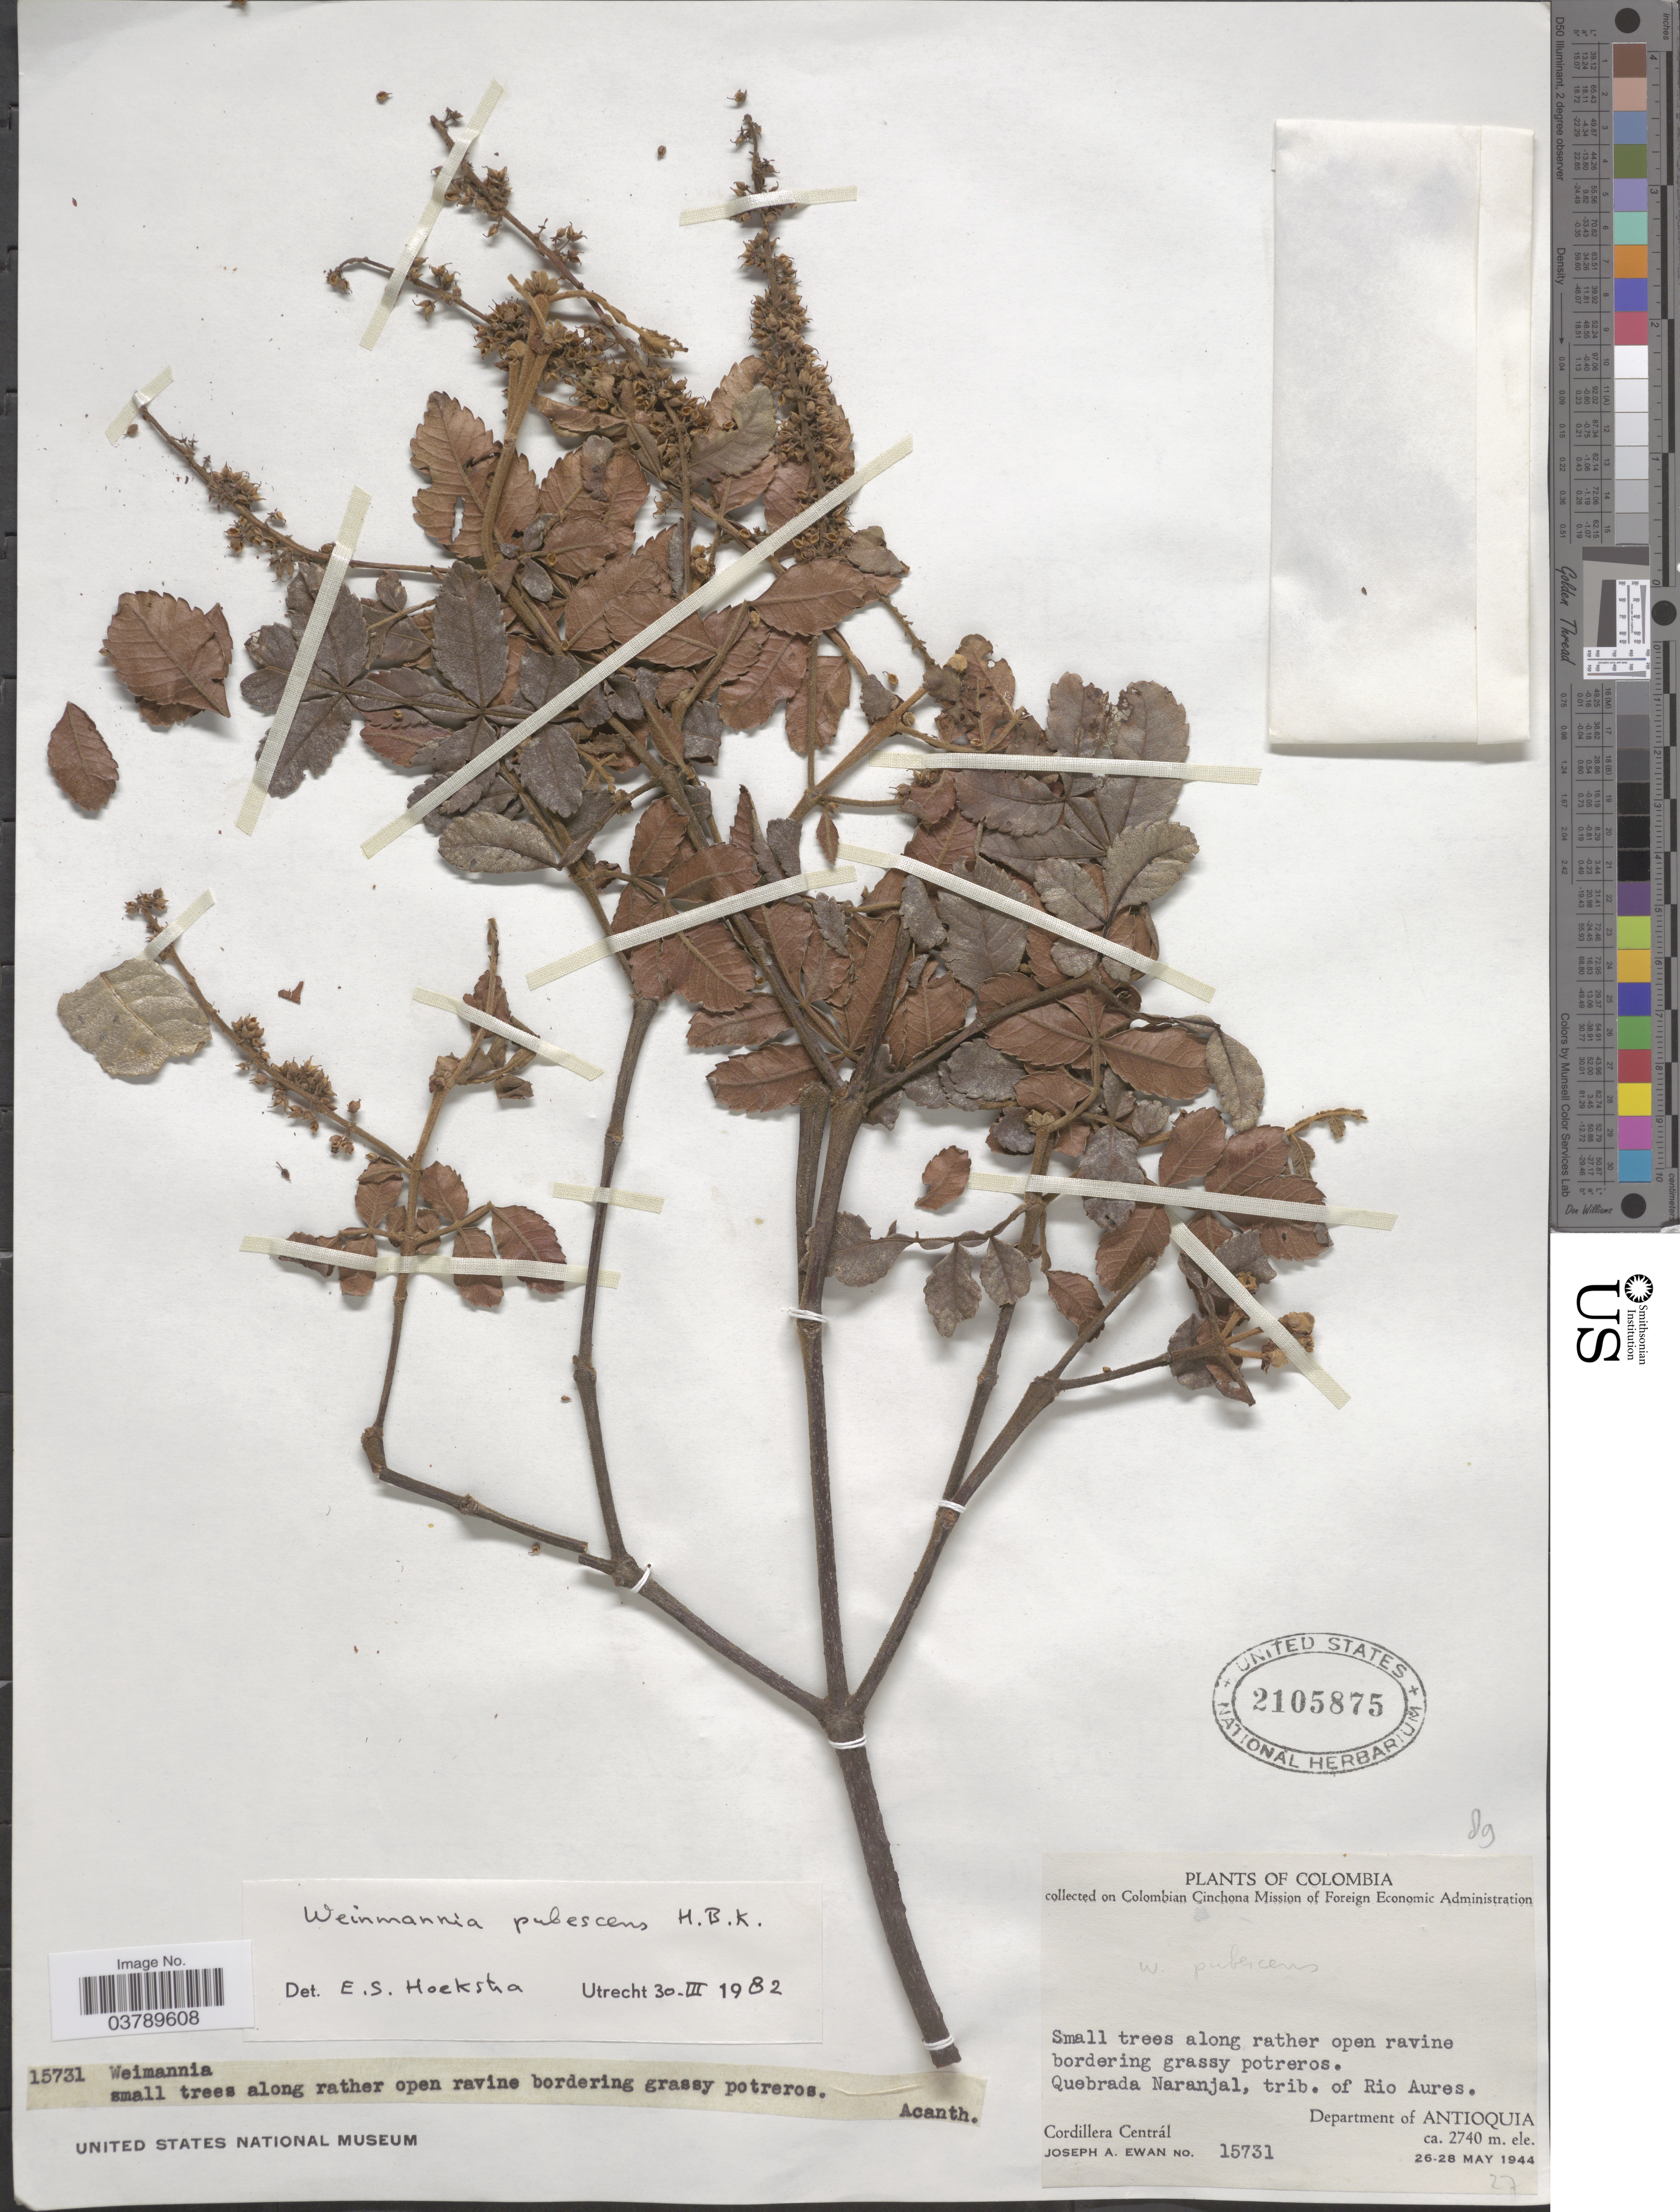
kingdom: Plantae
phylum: Tracheophyta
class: Magnoliopsida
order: Oxalidales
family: Cunoniaceae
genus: Weinmannia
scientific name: Weinmannia pubescens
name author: Kunth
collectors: J. A. Ewan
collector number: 15731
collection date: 1944-05-26/1944-05-28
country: Colombia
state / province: Antioquia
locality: Quebrada Naranjal, trib. of Rio Aures. Cordillera Centrál. Department of Antioquia.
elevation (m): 2740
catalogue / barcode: US 2105875